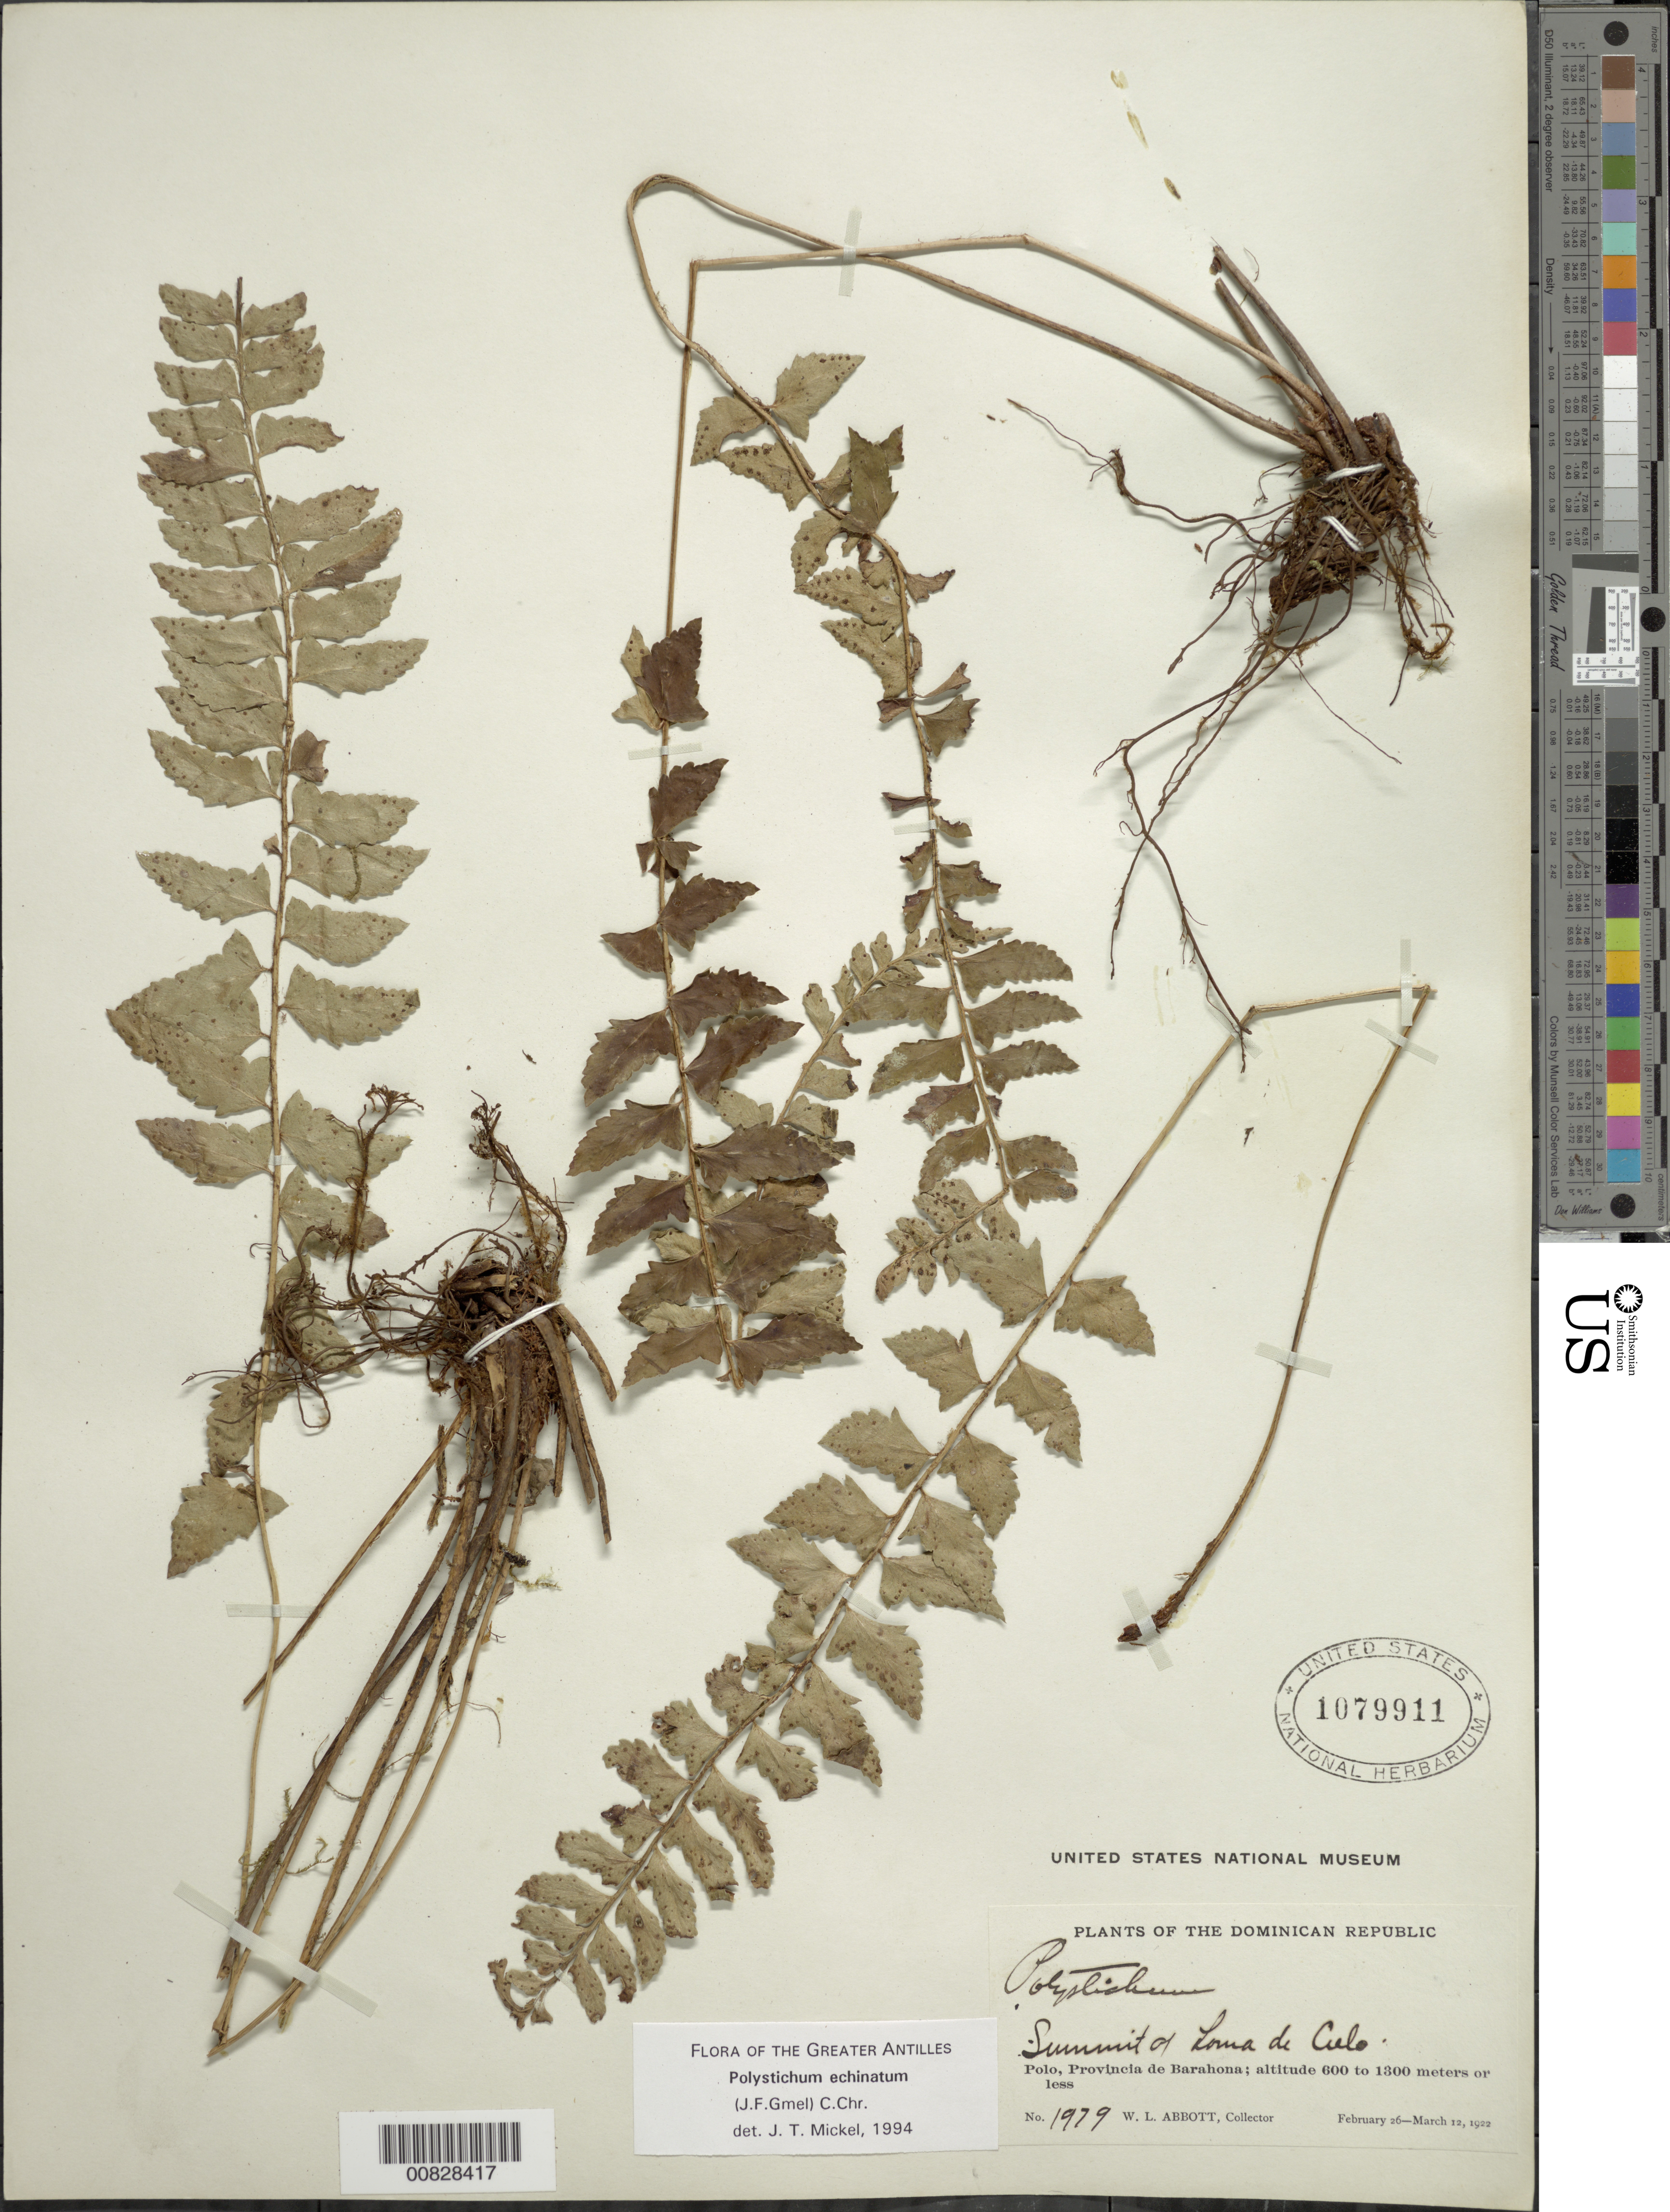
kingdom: Plantae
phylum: Tracheophyta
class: Polypodiopsida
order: Polypodiales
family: Dryopteridaceae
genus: Polystichum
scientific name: Polystichum echinatum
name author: (J.F. Gmel.) C. Chr.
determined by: Mickel, J. T., (NY), New York Botanical Garden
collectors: W. L. Abbott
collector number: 1979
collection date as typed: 26 Feb 1922 to 12 Mar 1922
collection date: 1922-02-26/1922-03-12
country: Dominican Republic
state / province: Barahona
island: Hispaniola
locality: Polo, summit of Loma de Cielo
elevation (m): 600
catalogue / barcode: US 1079911